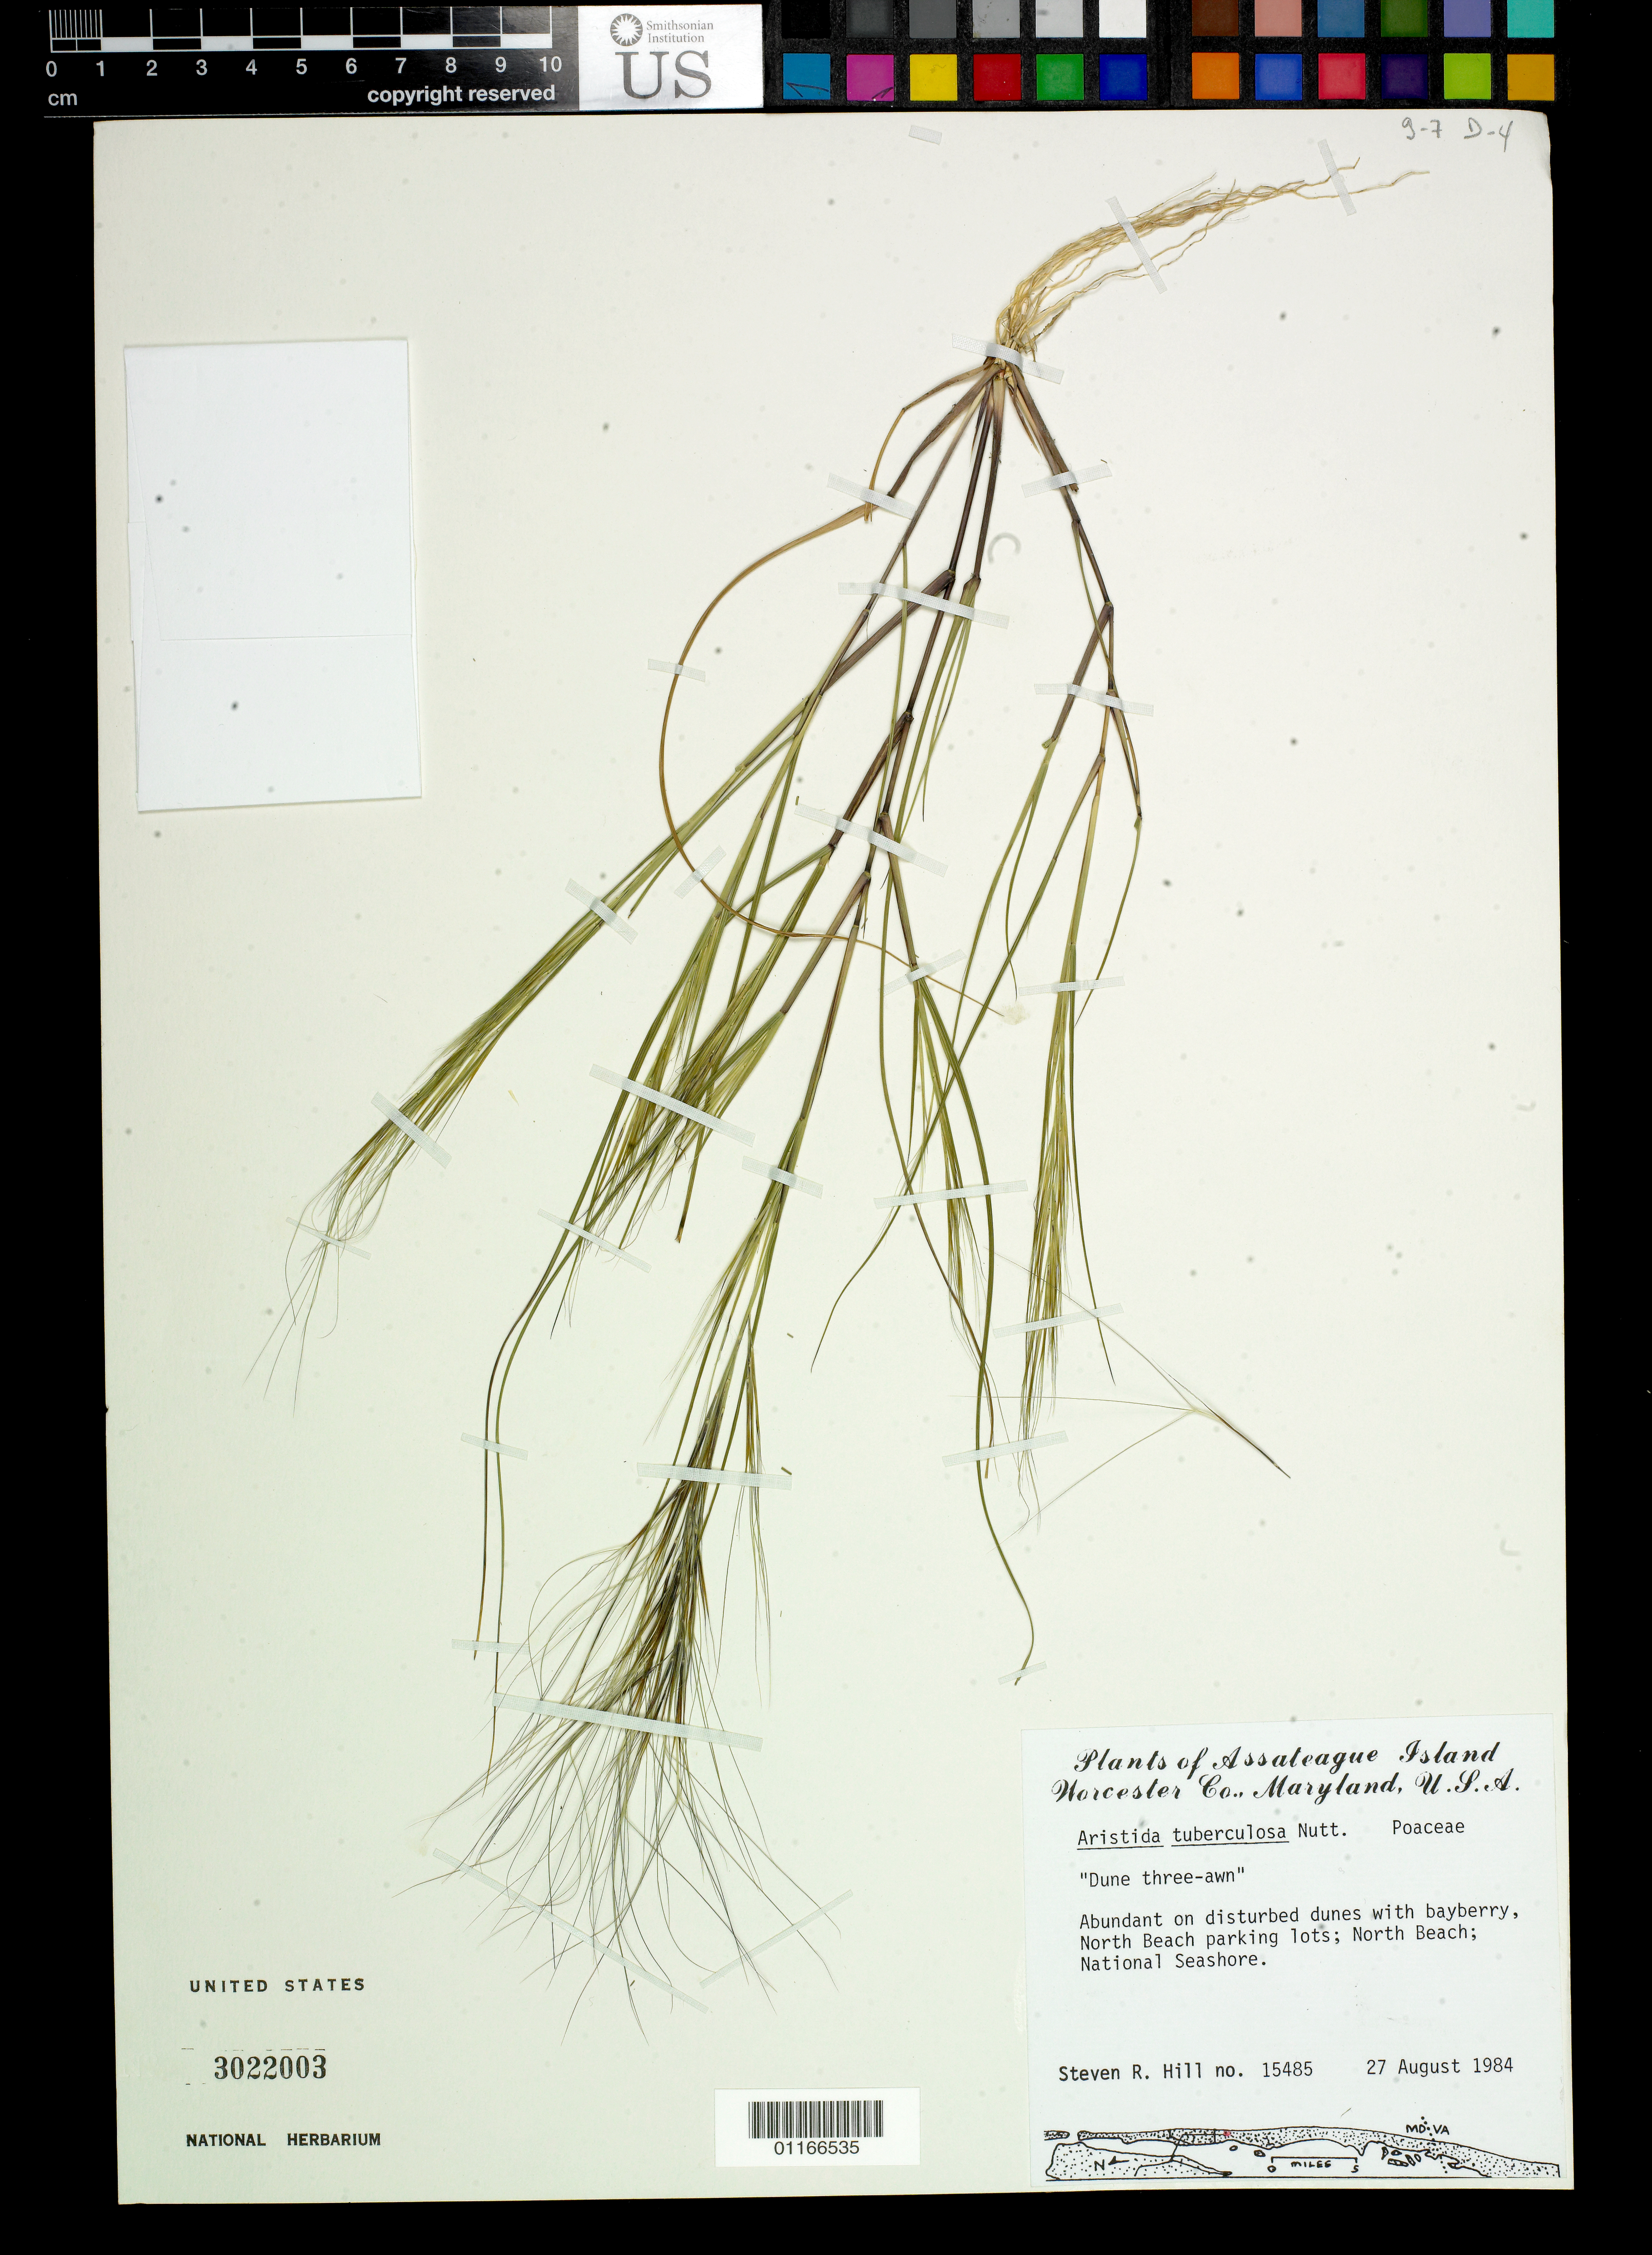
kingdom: Plantae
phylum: Tracheophyta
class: Liliopsida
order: Poales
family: Poaceae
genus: Aristida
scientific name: Aristida tuberculosa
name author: Nutt.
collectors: S. R. Hill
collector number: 15485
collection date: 1984-08-27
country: United States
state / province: Maryland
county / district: Worcester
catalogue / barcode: US 3022003